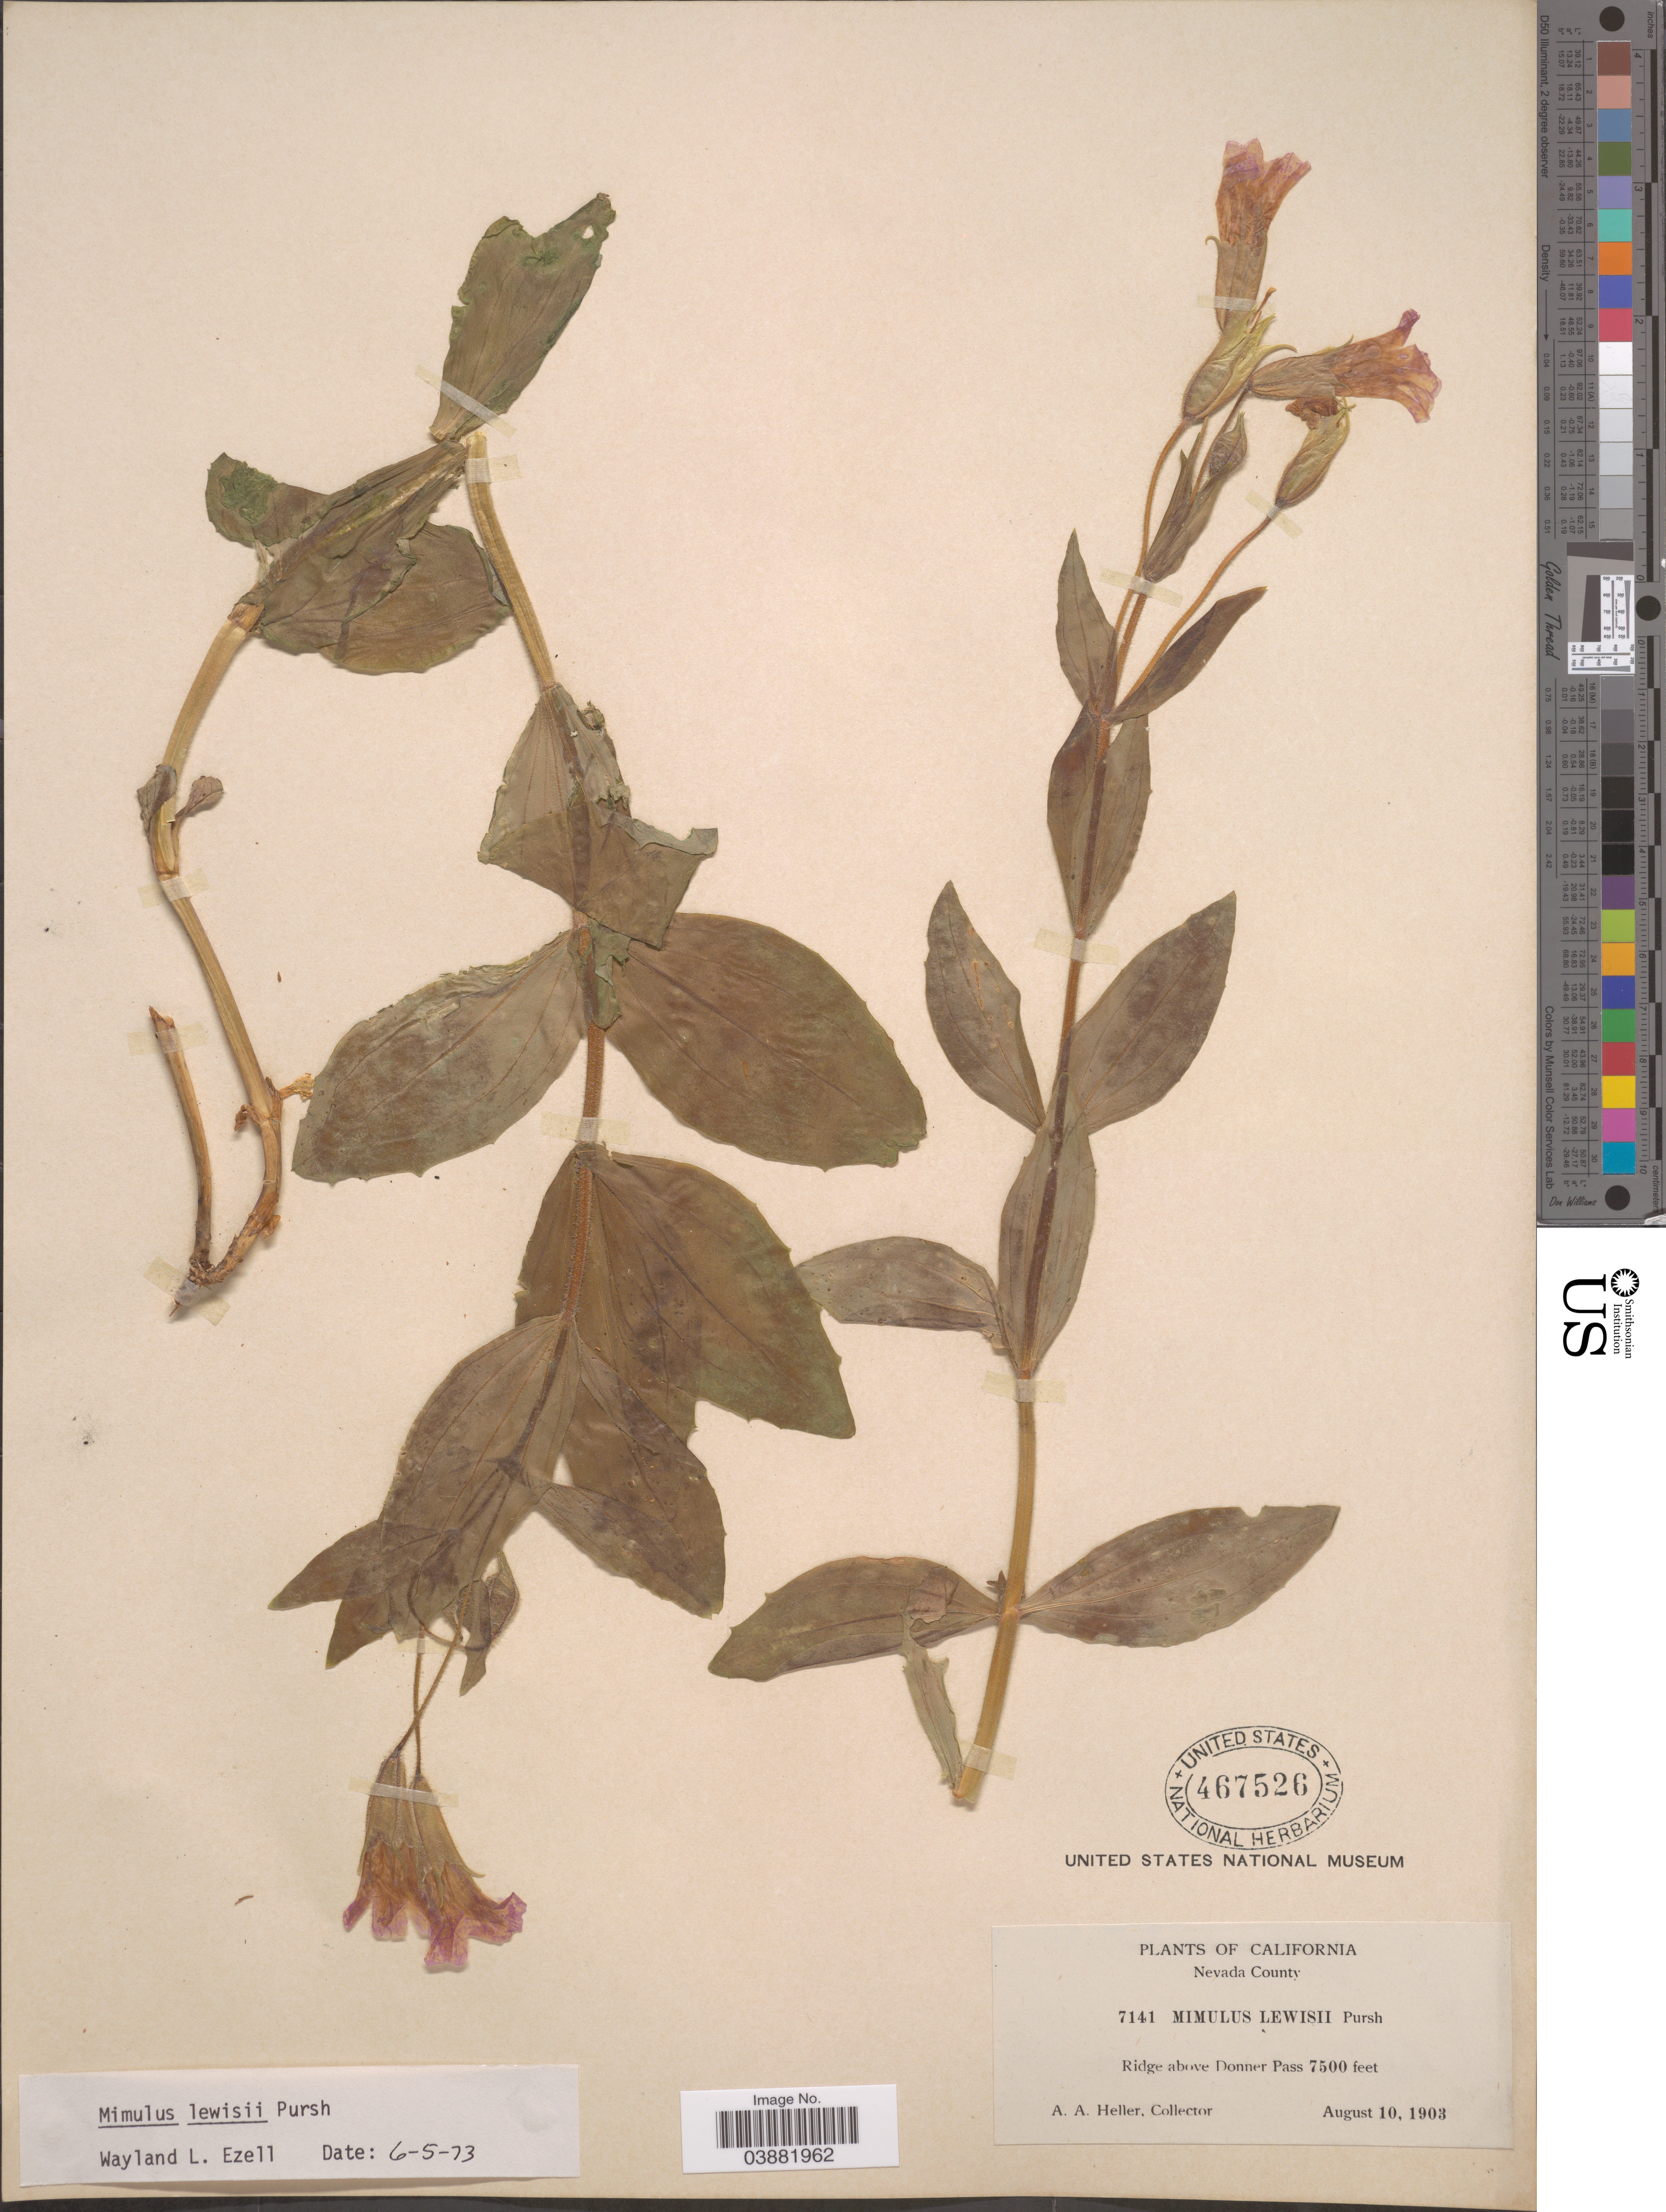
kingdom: Plantae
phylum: Tracheophyta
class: Magnoliopsida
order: Lamiales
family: Phrymaceae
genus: Mimulus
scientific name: Mimulus lewisii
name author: Pursh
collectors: A. A. Heller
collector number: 7141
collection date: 1903-08-10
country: United States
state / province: California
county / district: Nevada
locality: Nevada County. Ridge above Donner Pass.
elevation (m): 2286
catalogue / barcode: US 467526